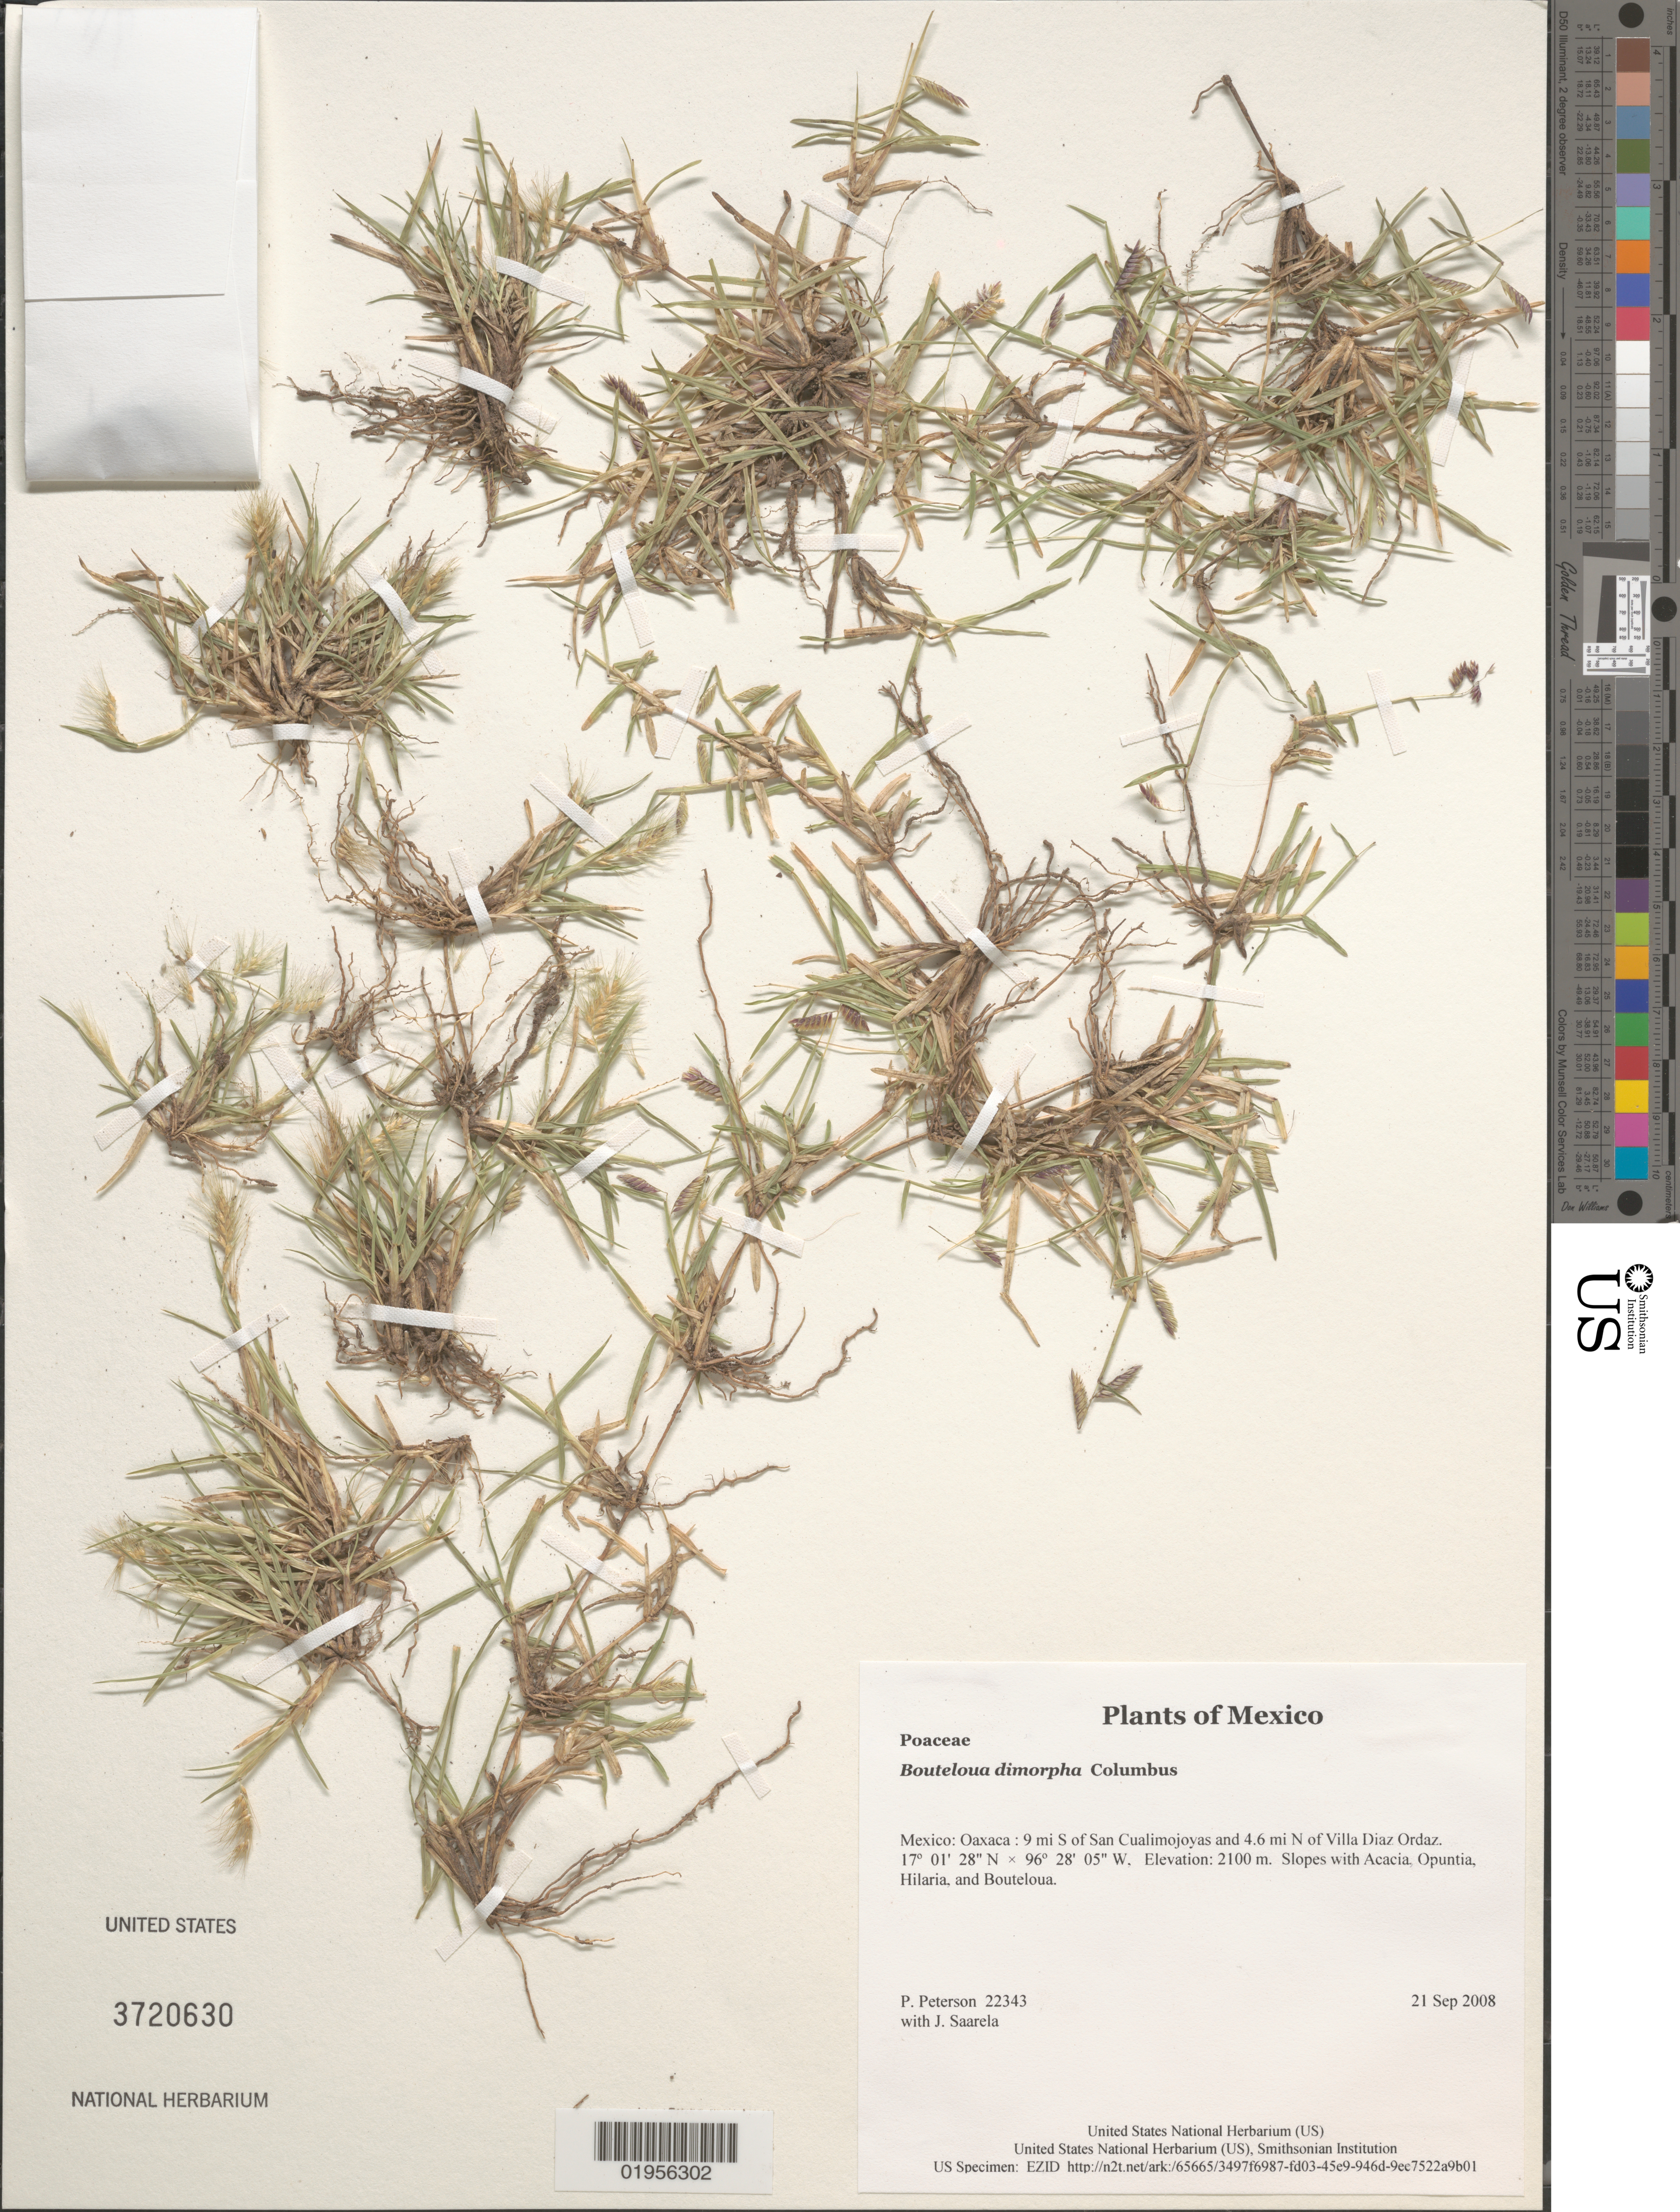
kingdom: Plantae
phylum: Tracheophyta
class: Liliopsida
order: Poales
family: Poaceae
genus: Bouteloua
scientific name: Bouteloua dimorpha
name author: Columbus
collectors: P. M. Peterson & J. Saarela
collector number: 22343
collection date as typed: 21 Sep 2008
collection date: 2008-09-21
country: Mexico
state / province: Oaxaca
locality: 9 mi S of San Cualimojoyas and 4.6 mi N of Villa Diaz Ordaz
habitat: Slopes with Acacia, Opuntia, Hilaria, and Bouteloua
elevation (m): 2100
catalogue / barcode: US 3720630